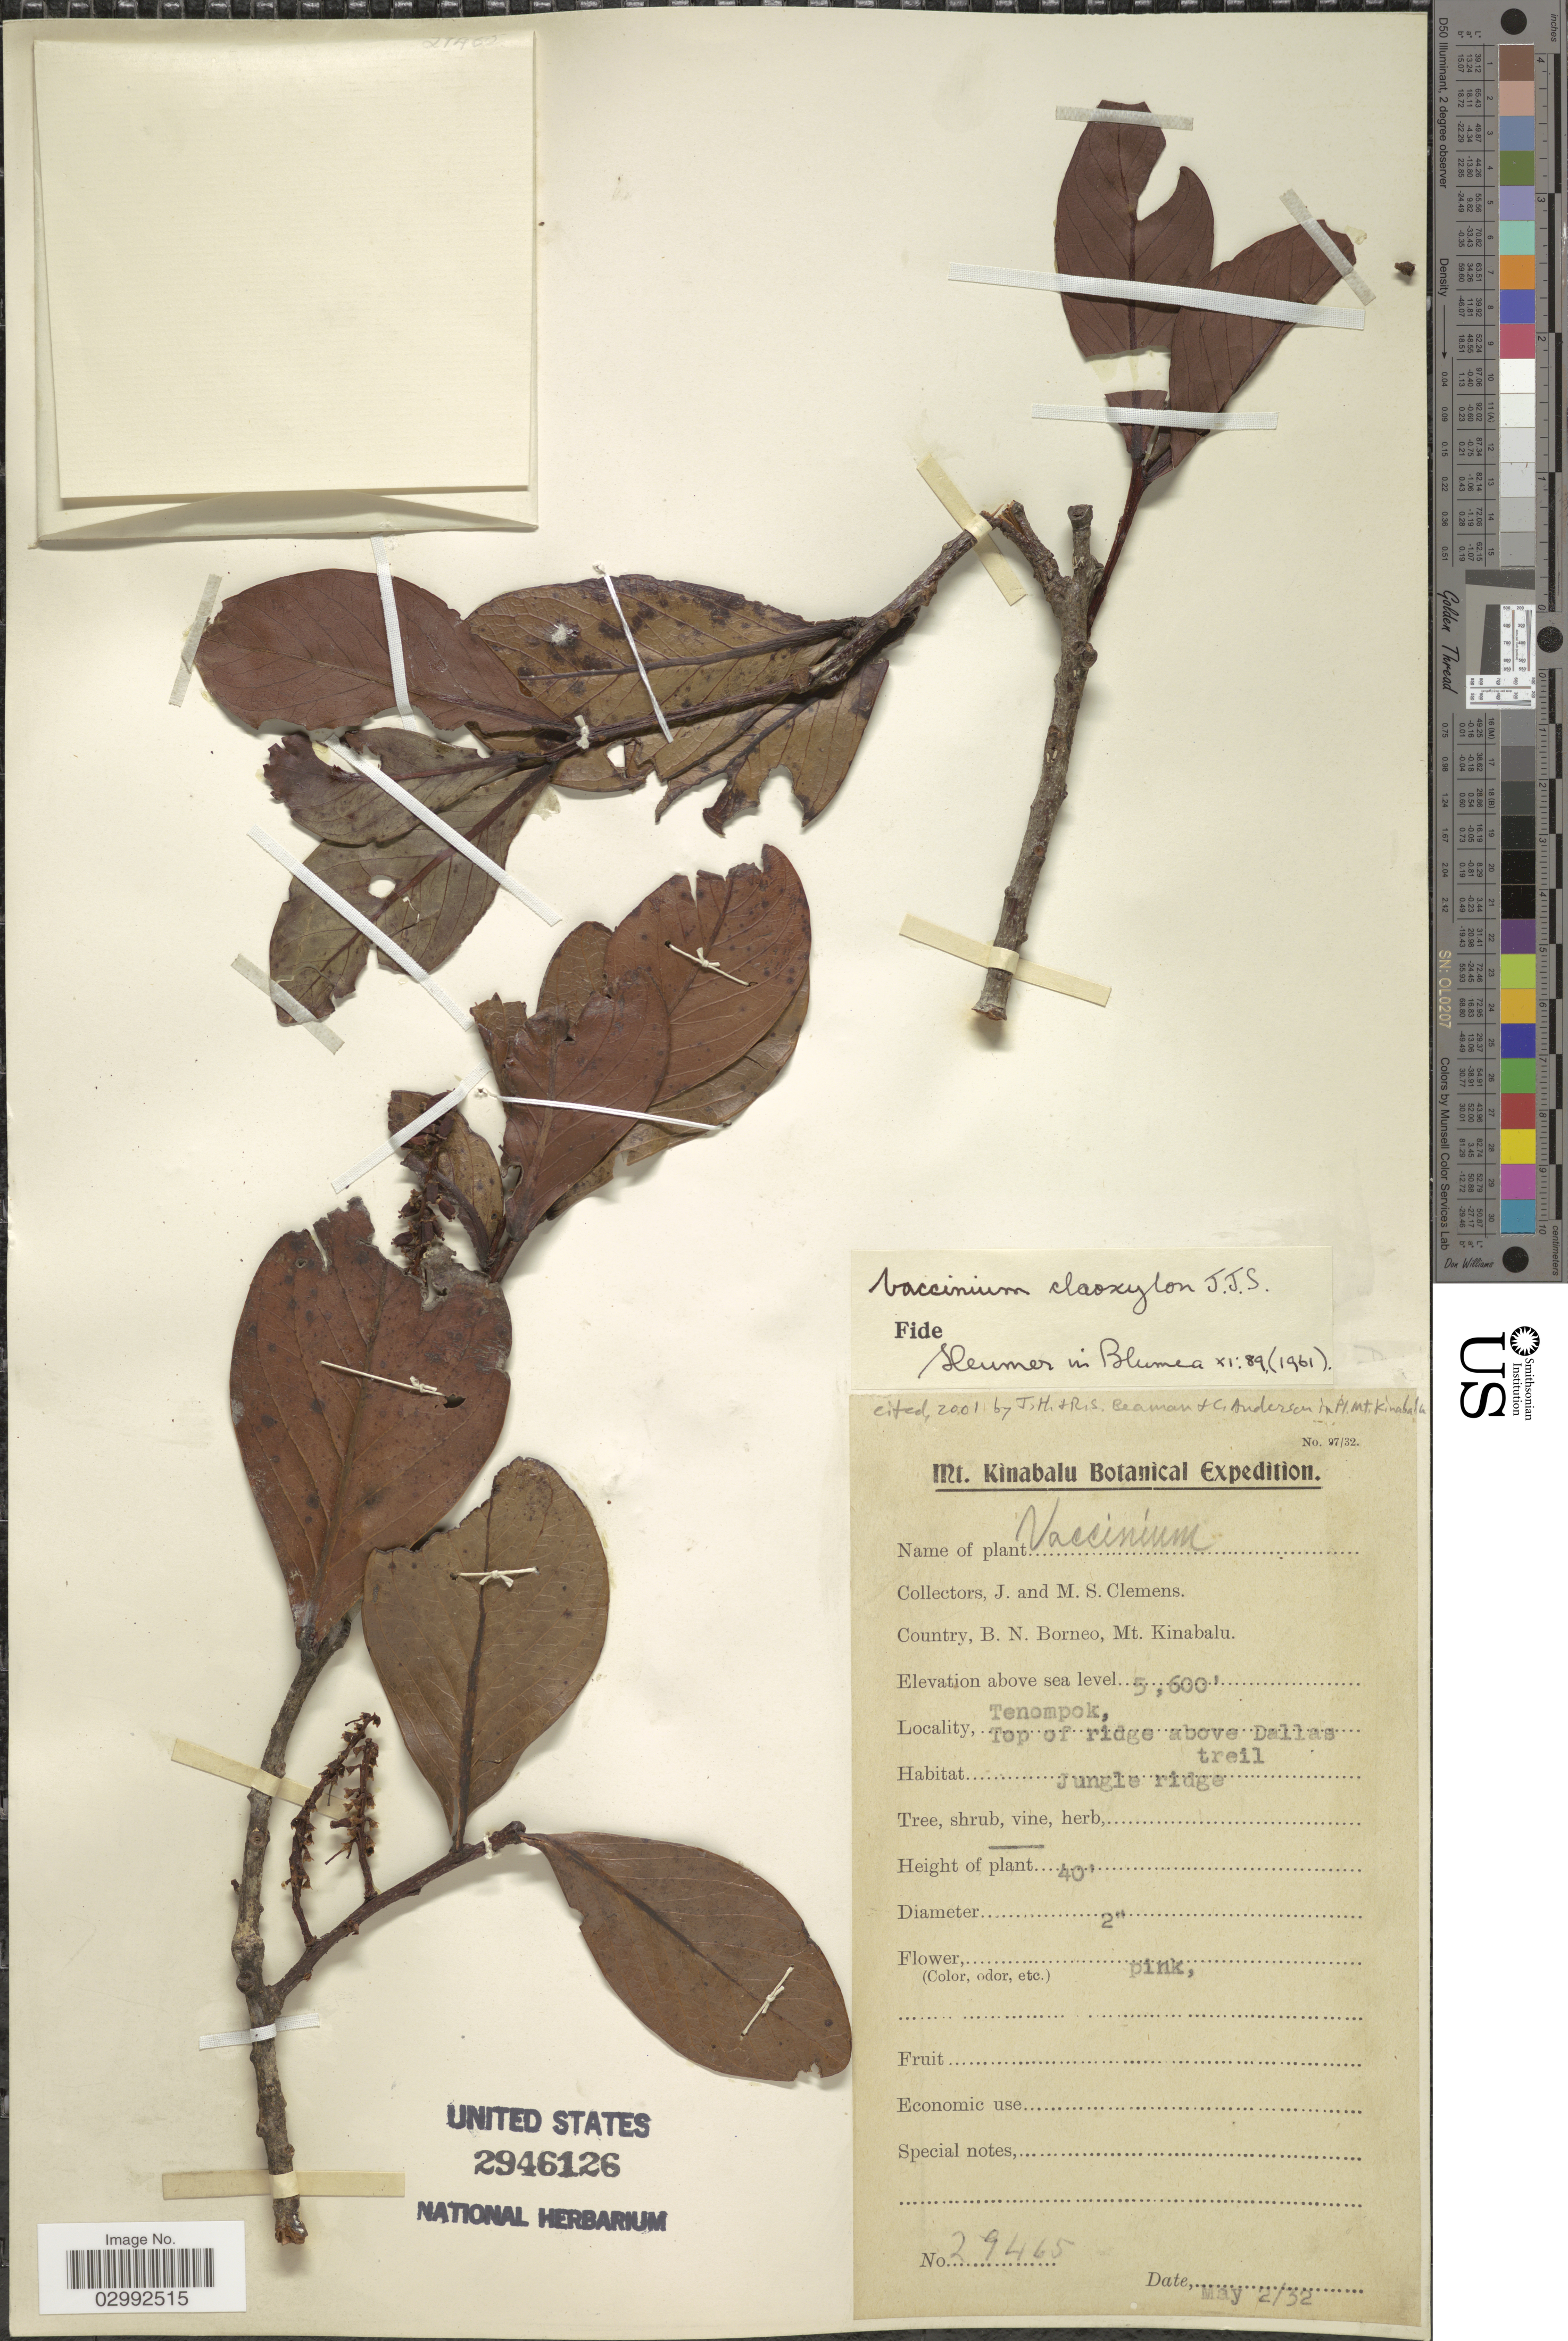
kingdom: Plantae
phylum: Tracheophyta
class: Magnoliopsida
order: Ericales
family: Ericaceae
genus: Vaccinium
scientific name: Vaccinium claoxylon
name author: J.J. Sm.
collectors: J. Clemens & M. S. Clemens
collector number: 29465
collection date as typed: Transcribed d/m/y: 2/5/32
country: Malaysia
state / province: Sabah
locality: B.N. Borneo, Mt. Kinabalu, Tenompok, Top of ridge above Dallas trail.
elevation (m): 1707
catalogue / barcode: US 2946126